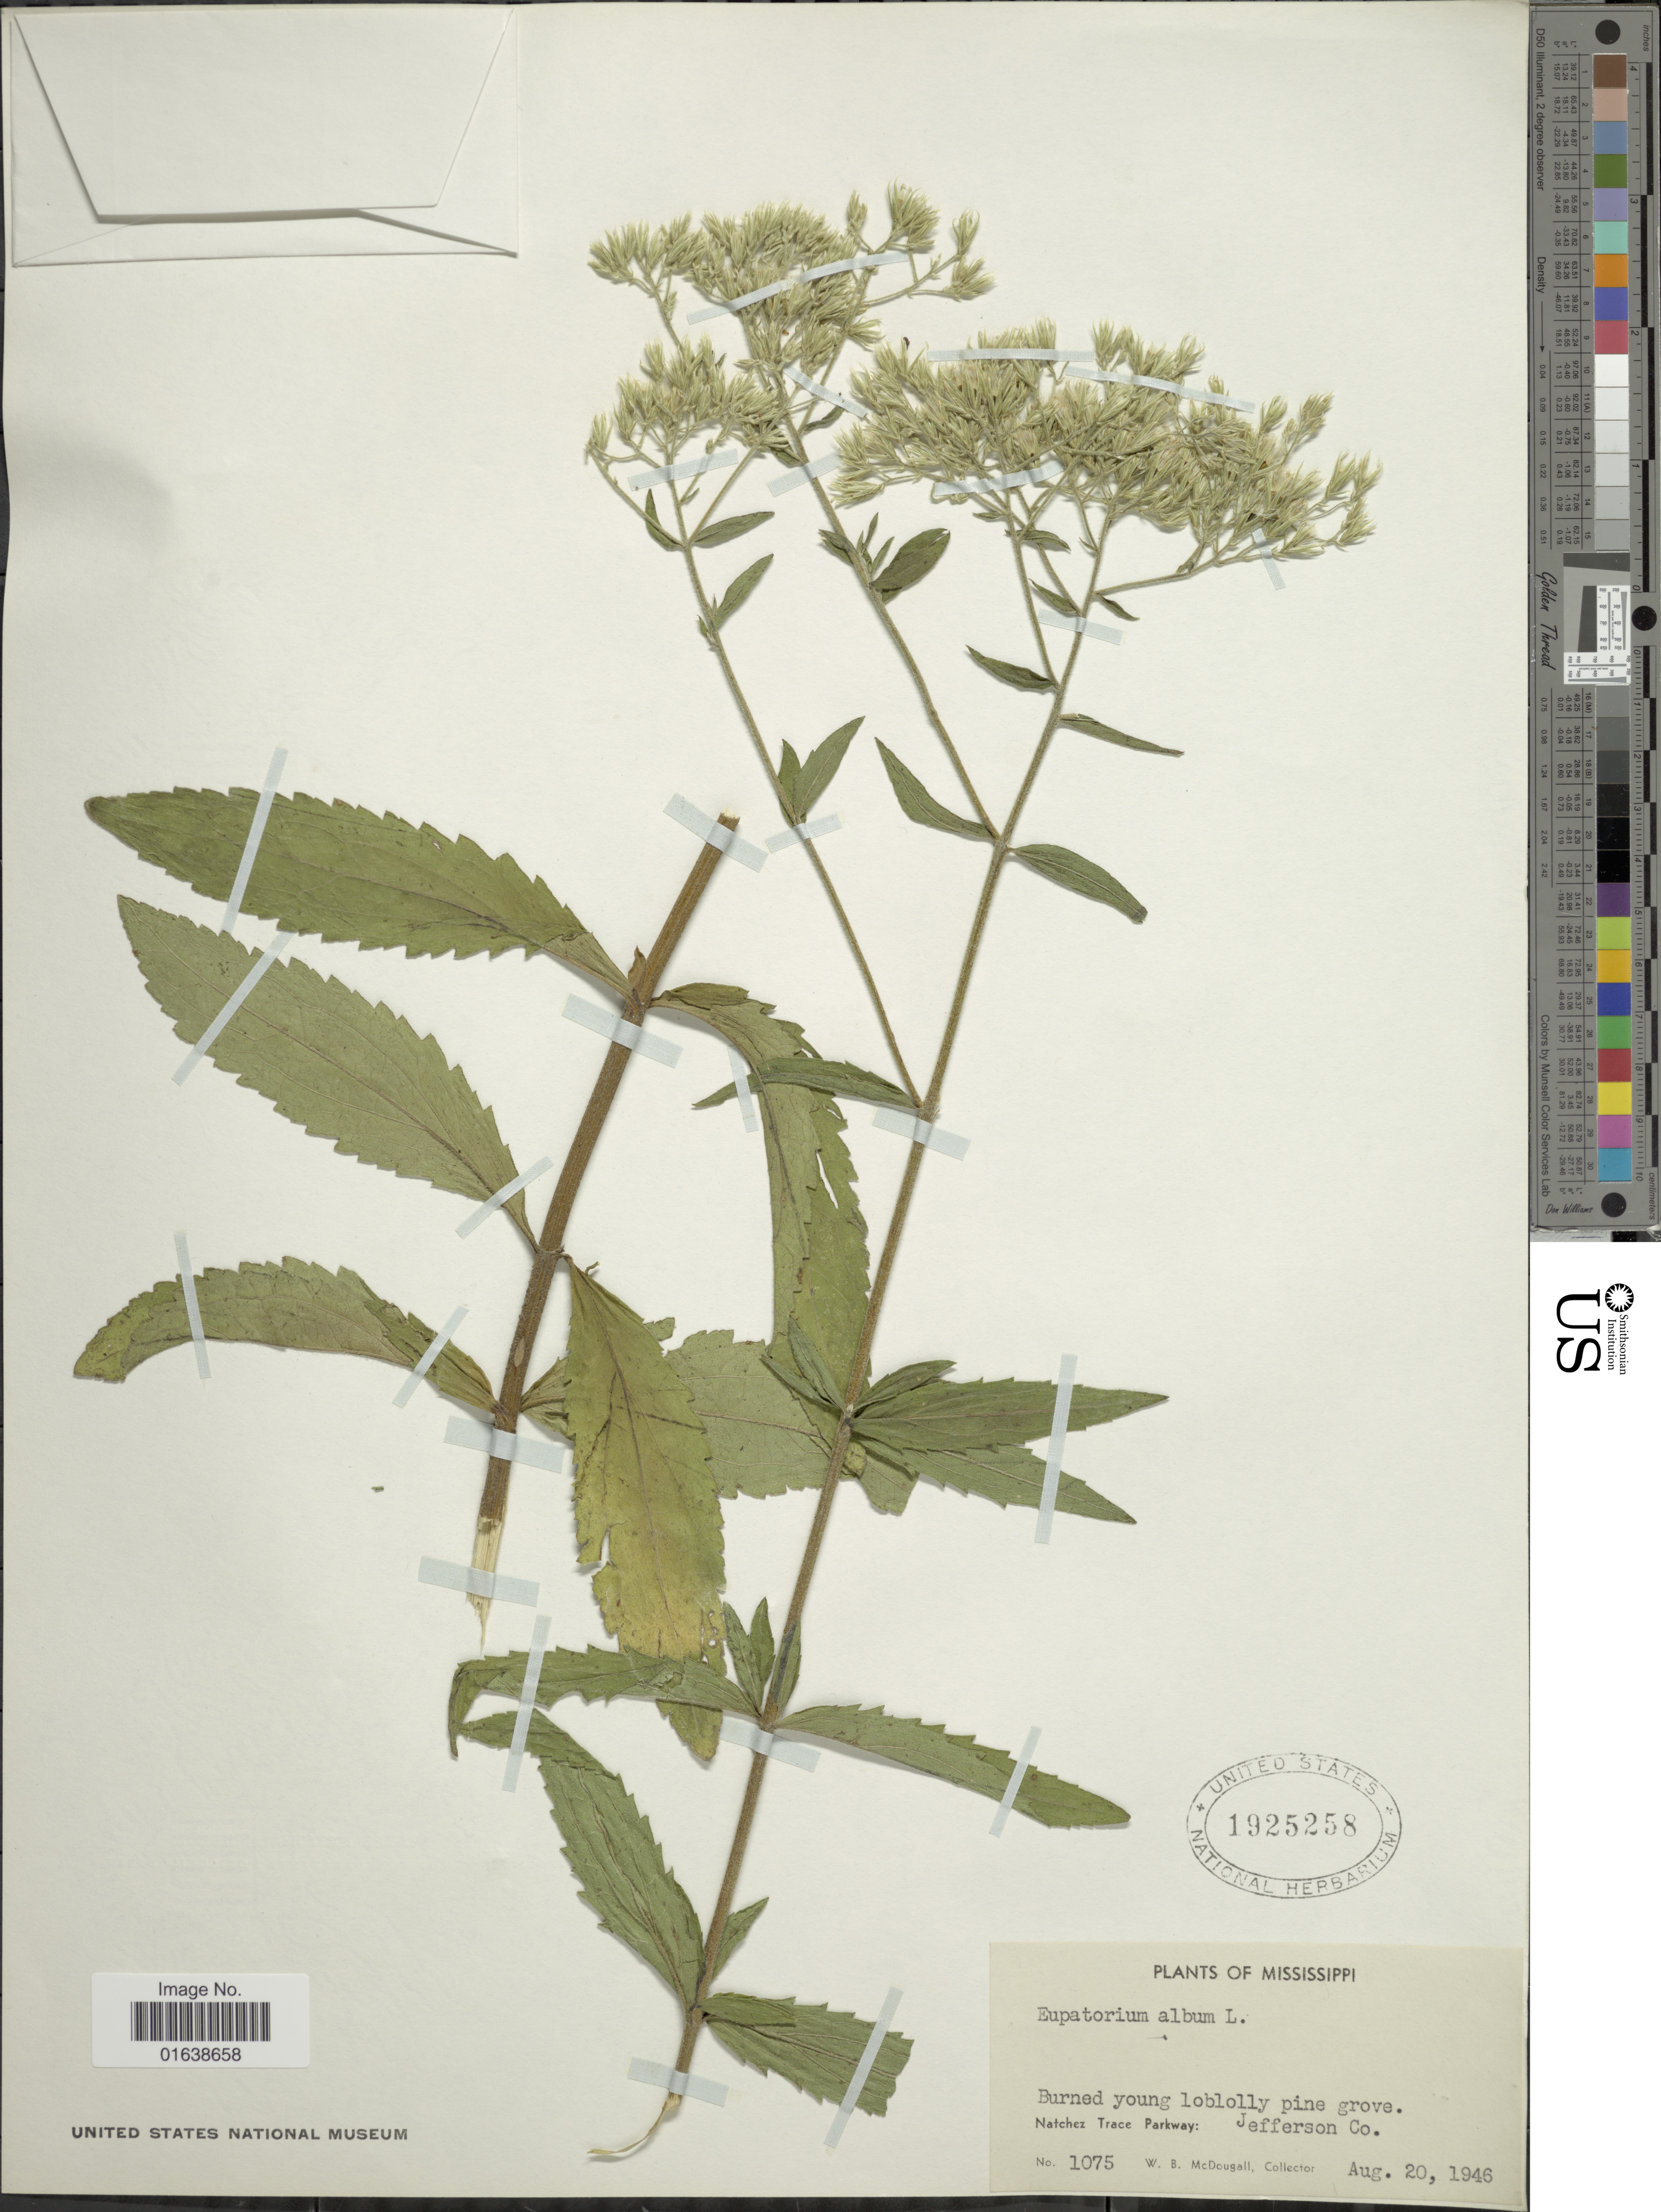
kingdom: Plantae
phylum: Tracheophyta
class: Magnoliopsida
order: Asterales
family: Asteraceae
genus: Eupatorium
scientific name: Eupatorium album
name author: L.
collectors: W. B. McDougall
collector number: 1075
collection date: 1946-08-20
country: United States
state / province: Mississippi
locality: Mississippi. Natchez Trace Parkway: Jefferson Co.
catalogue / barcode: US 1925258